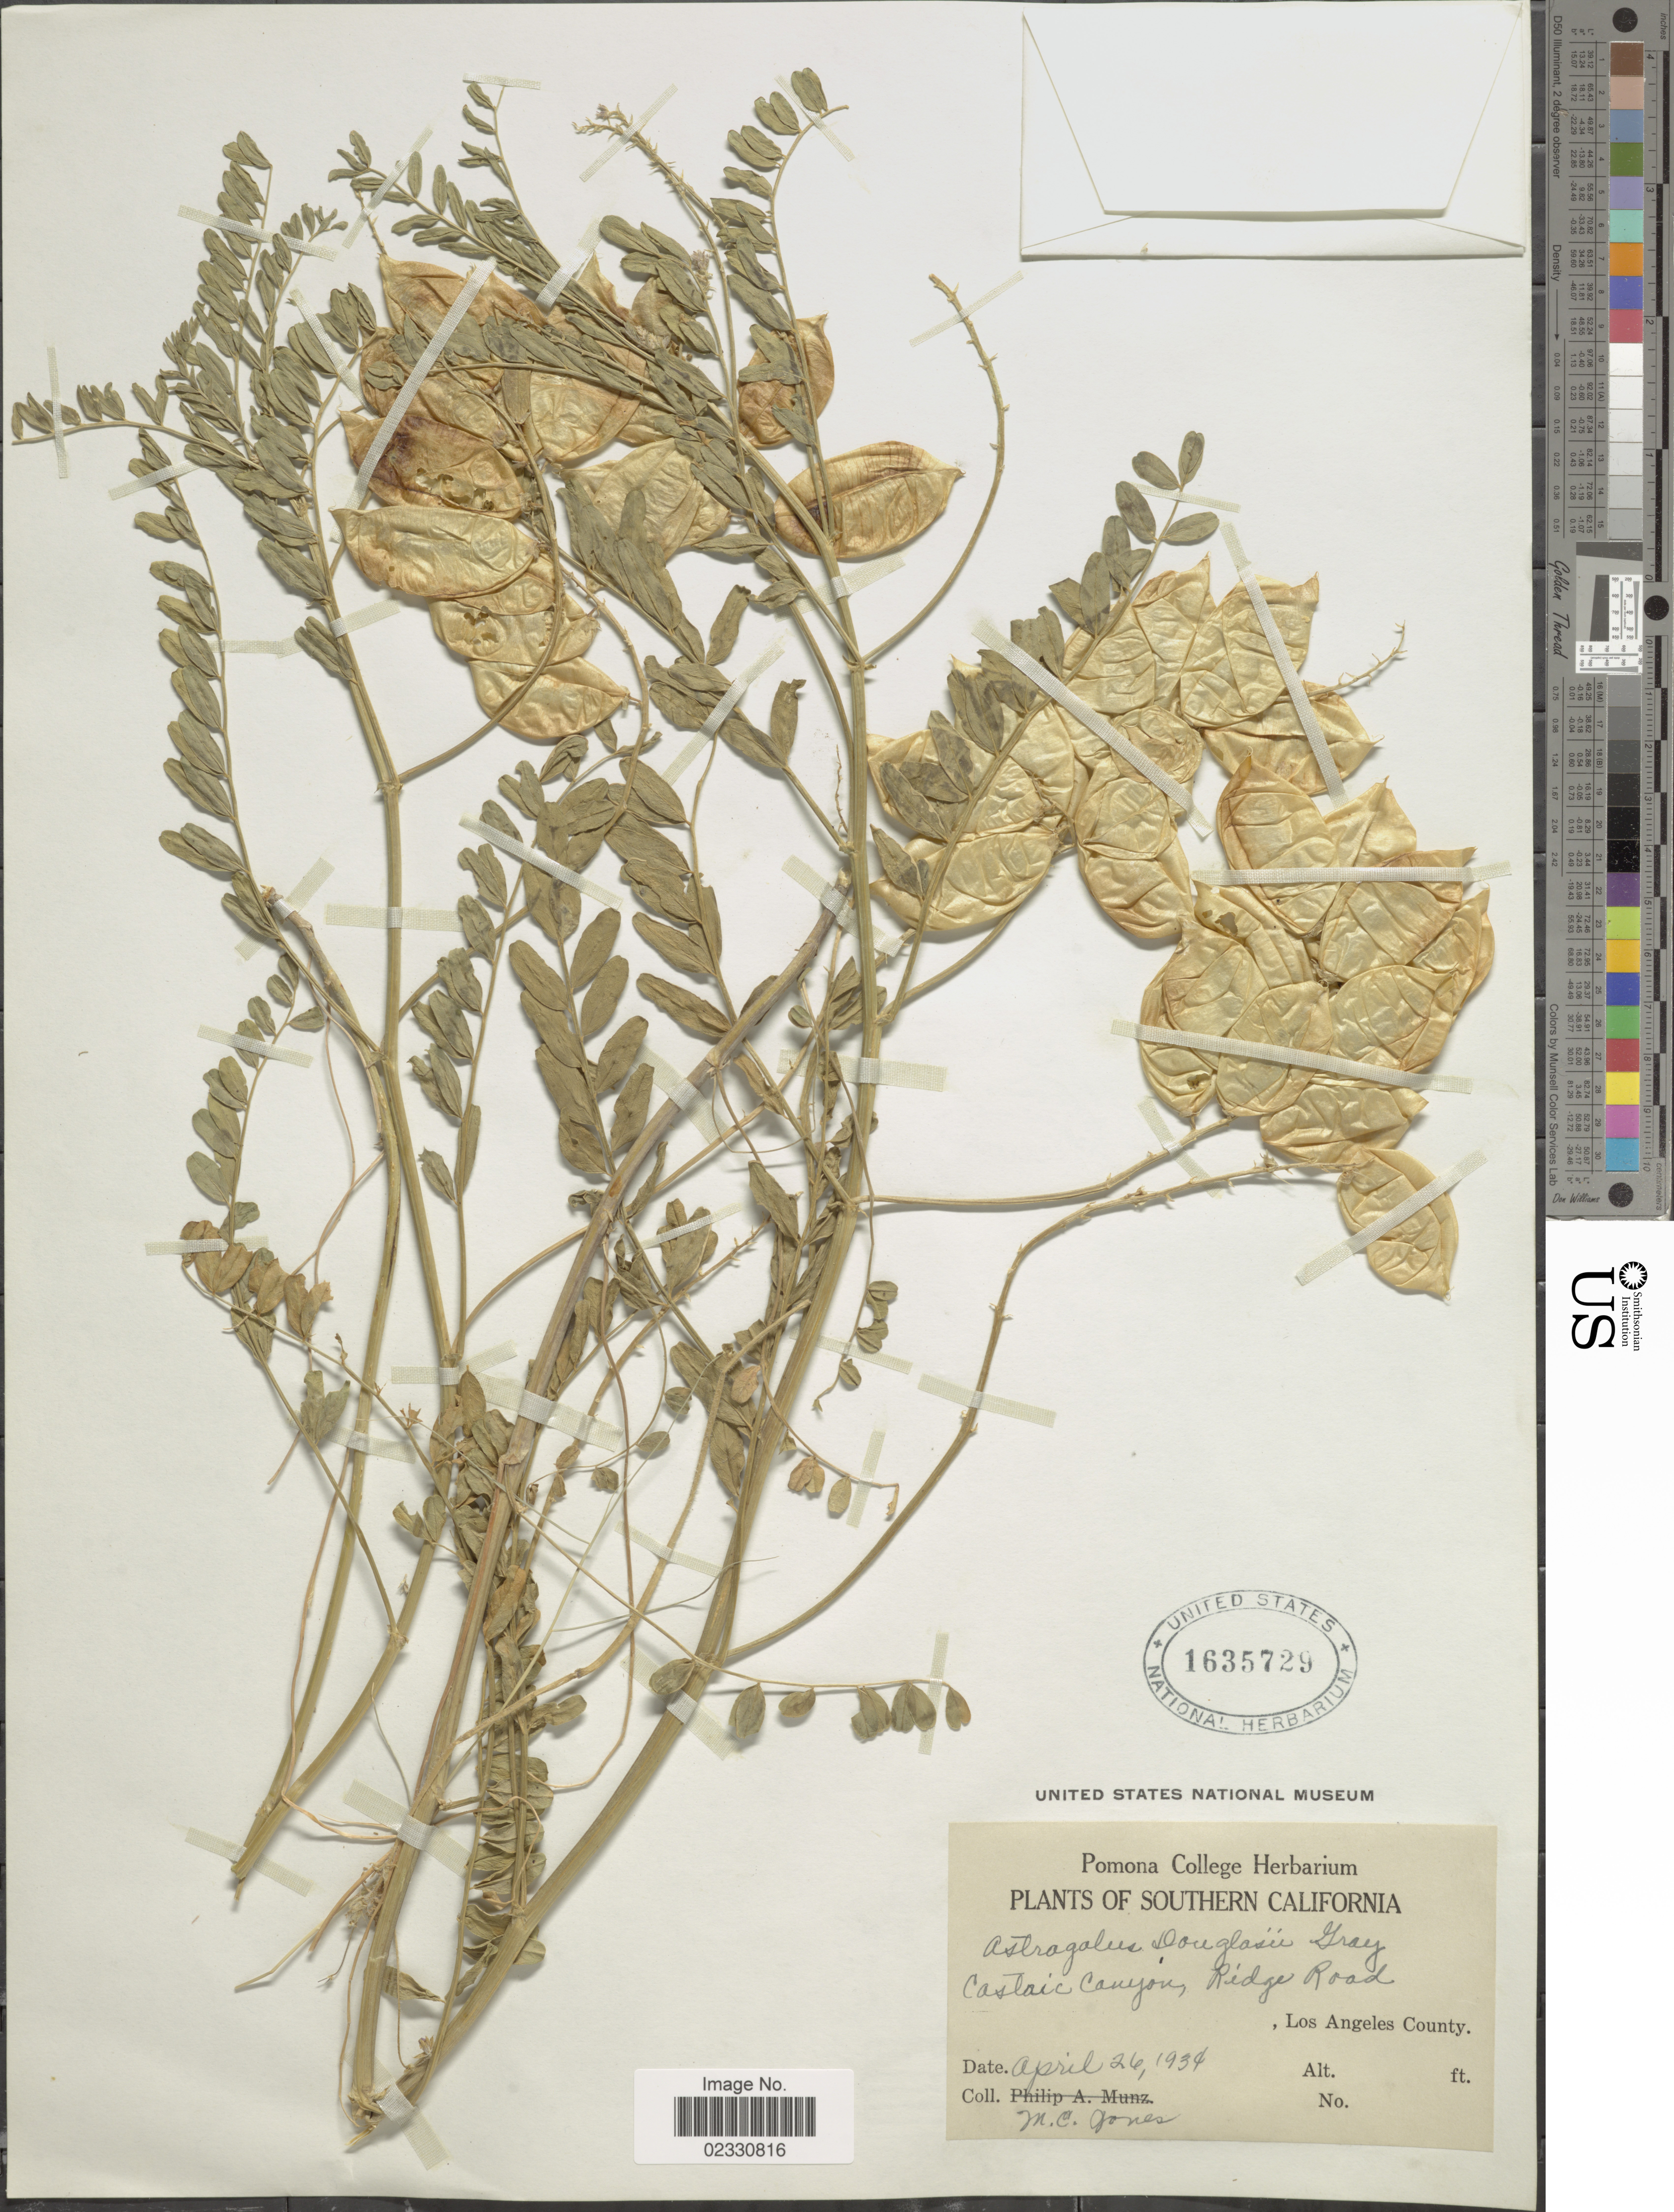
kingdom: Plantae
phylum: Tracheophyta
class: Magnoliopsida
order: Fabales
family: Fabaceae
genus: Astragalus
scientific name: Astragalus douglasii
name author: (Torr. & A. Gray) A. Gray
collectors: M. E. Jones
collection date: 1934-04-26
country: United States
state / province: California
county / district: Los Angeles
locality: Castaic Canyon, Ridge Road, Los Angeles County.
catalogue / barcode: US 1635729